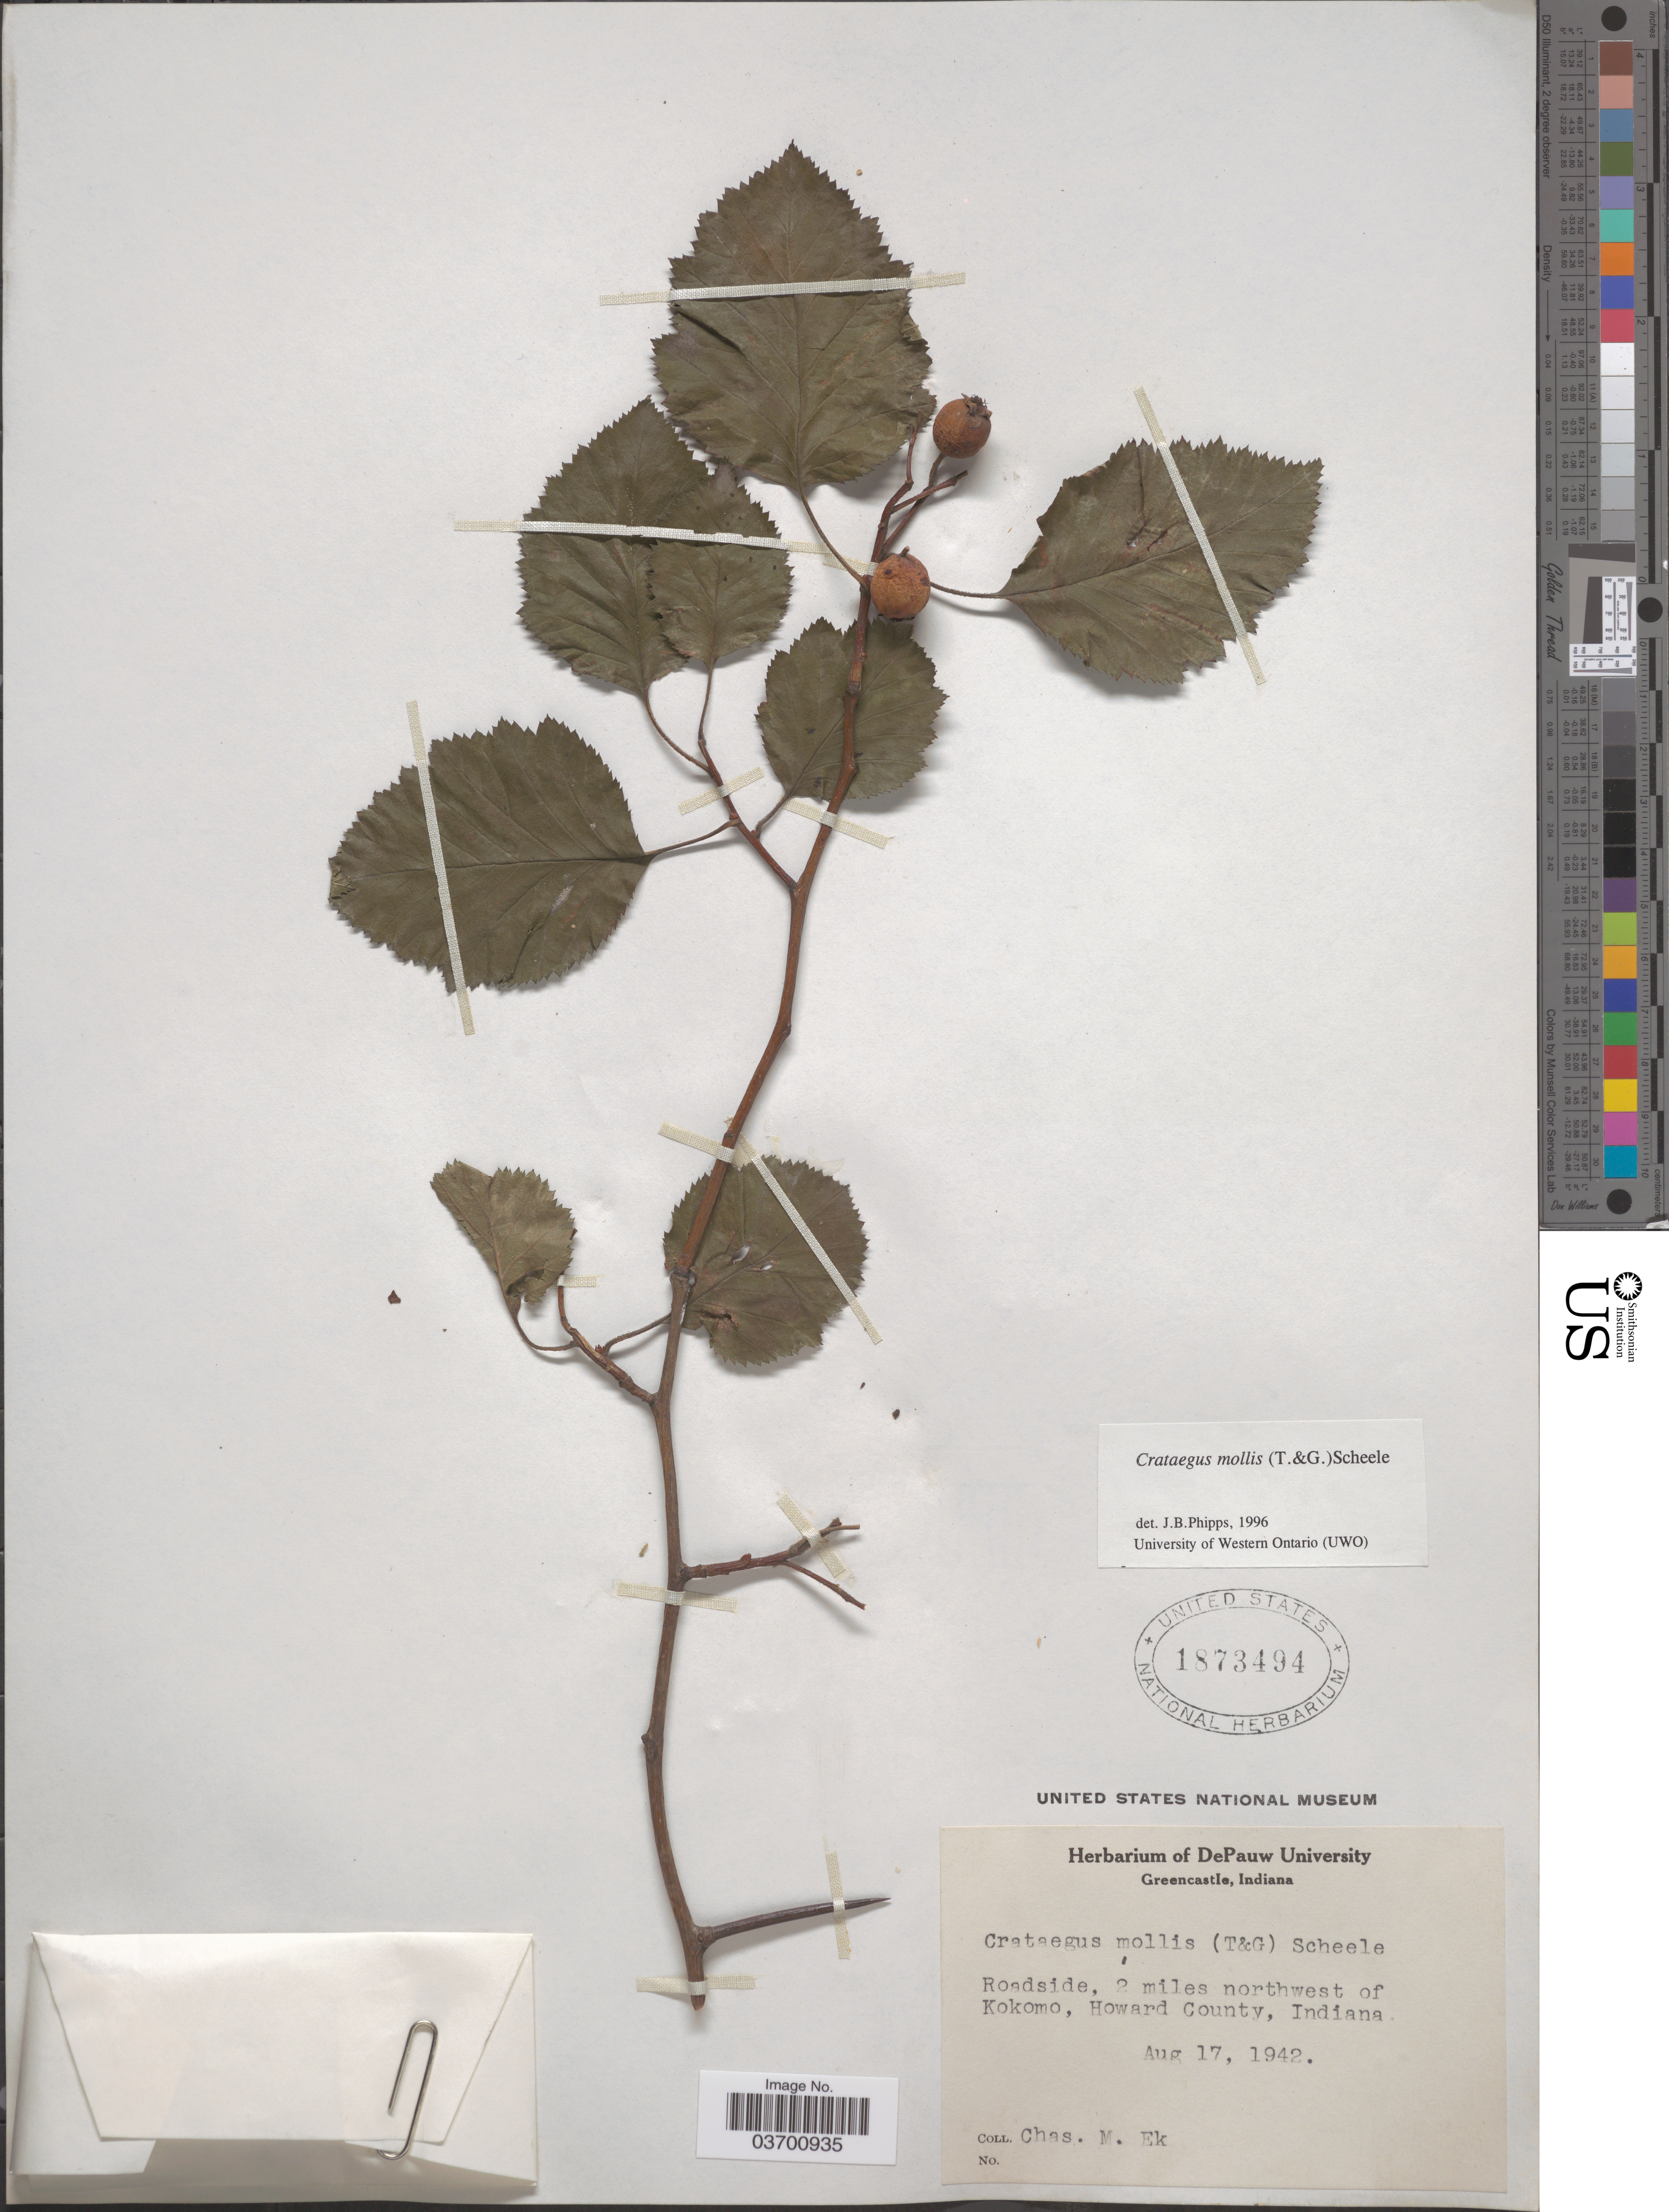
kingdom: Plantae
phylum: Tracheophyta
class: Magnoliopsida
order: Rosales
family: Rosaceae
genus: Crataegus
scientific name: Crataegus mollis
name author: (Torr. & A. Gray) Scheele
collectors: C. Ek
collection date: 1942-08-17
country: United States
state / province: Indiana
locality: Roadside, 2 miles northwest of Kokomo, Howard County.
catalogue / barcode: US 1873494